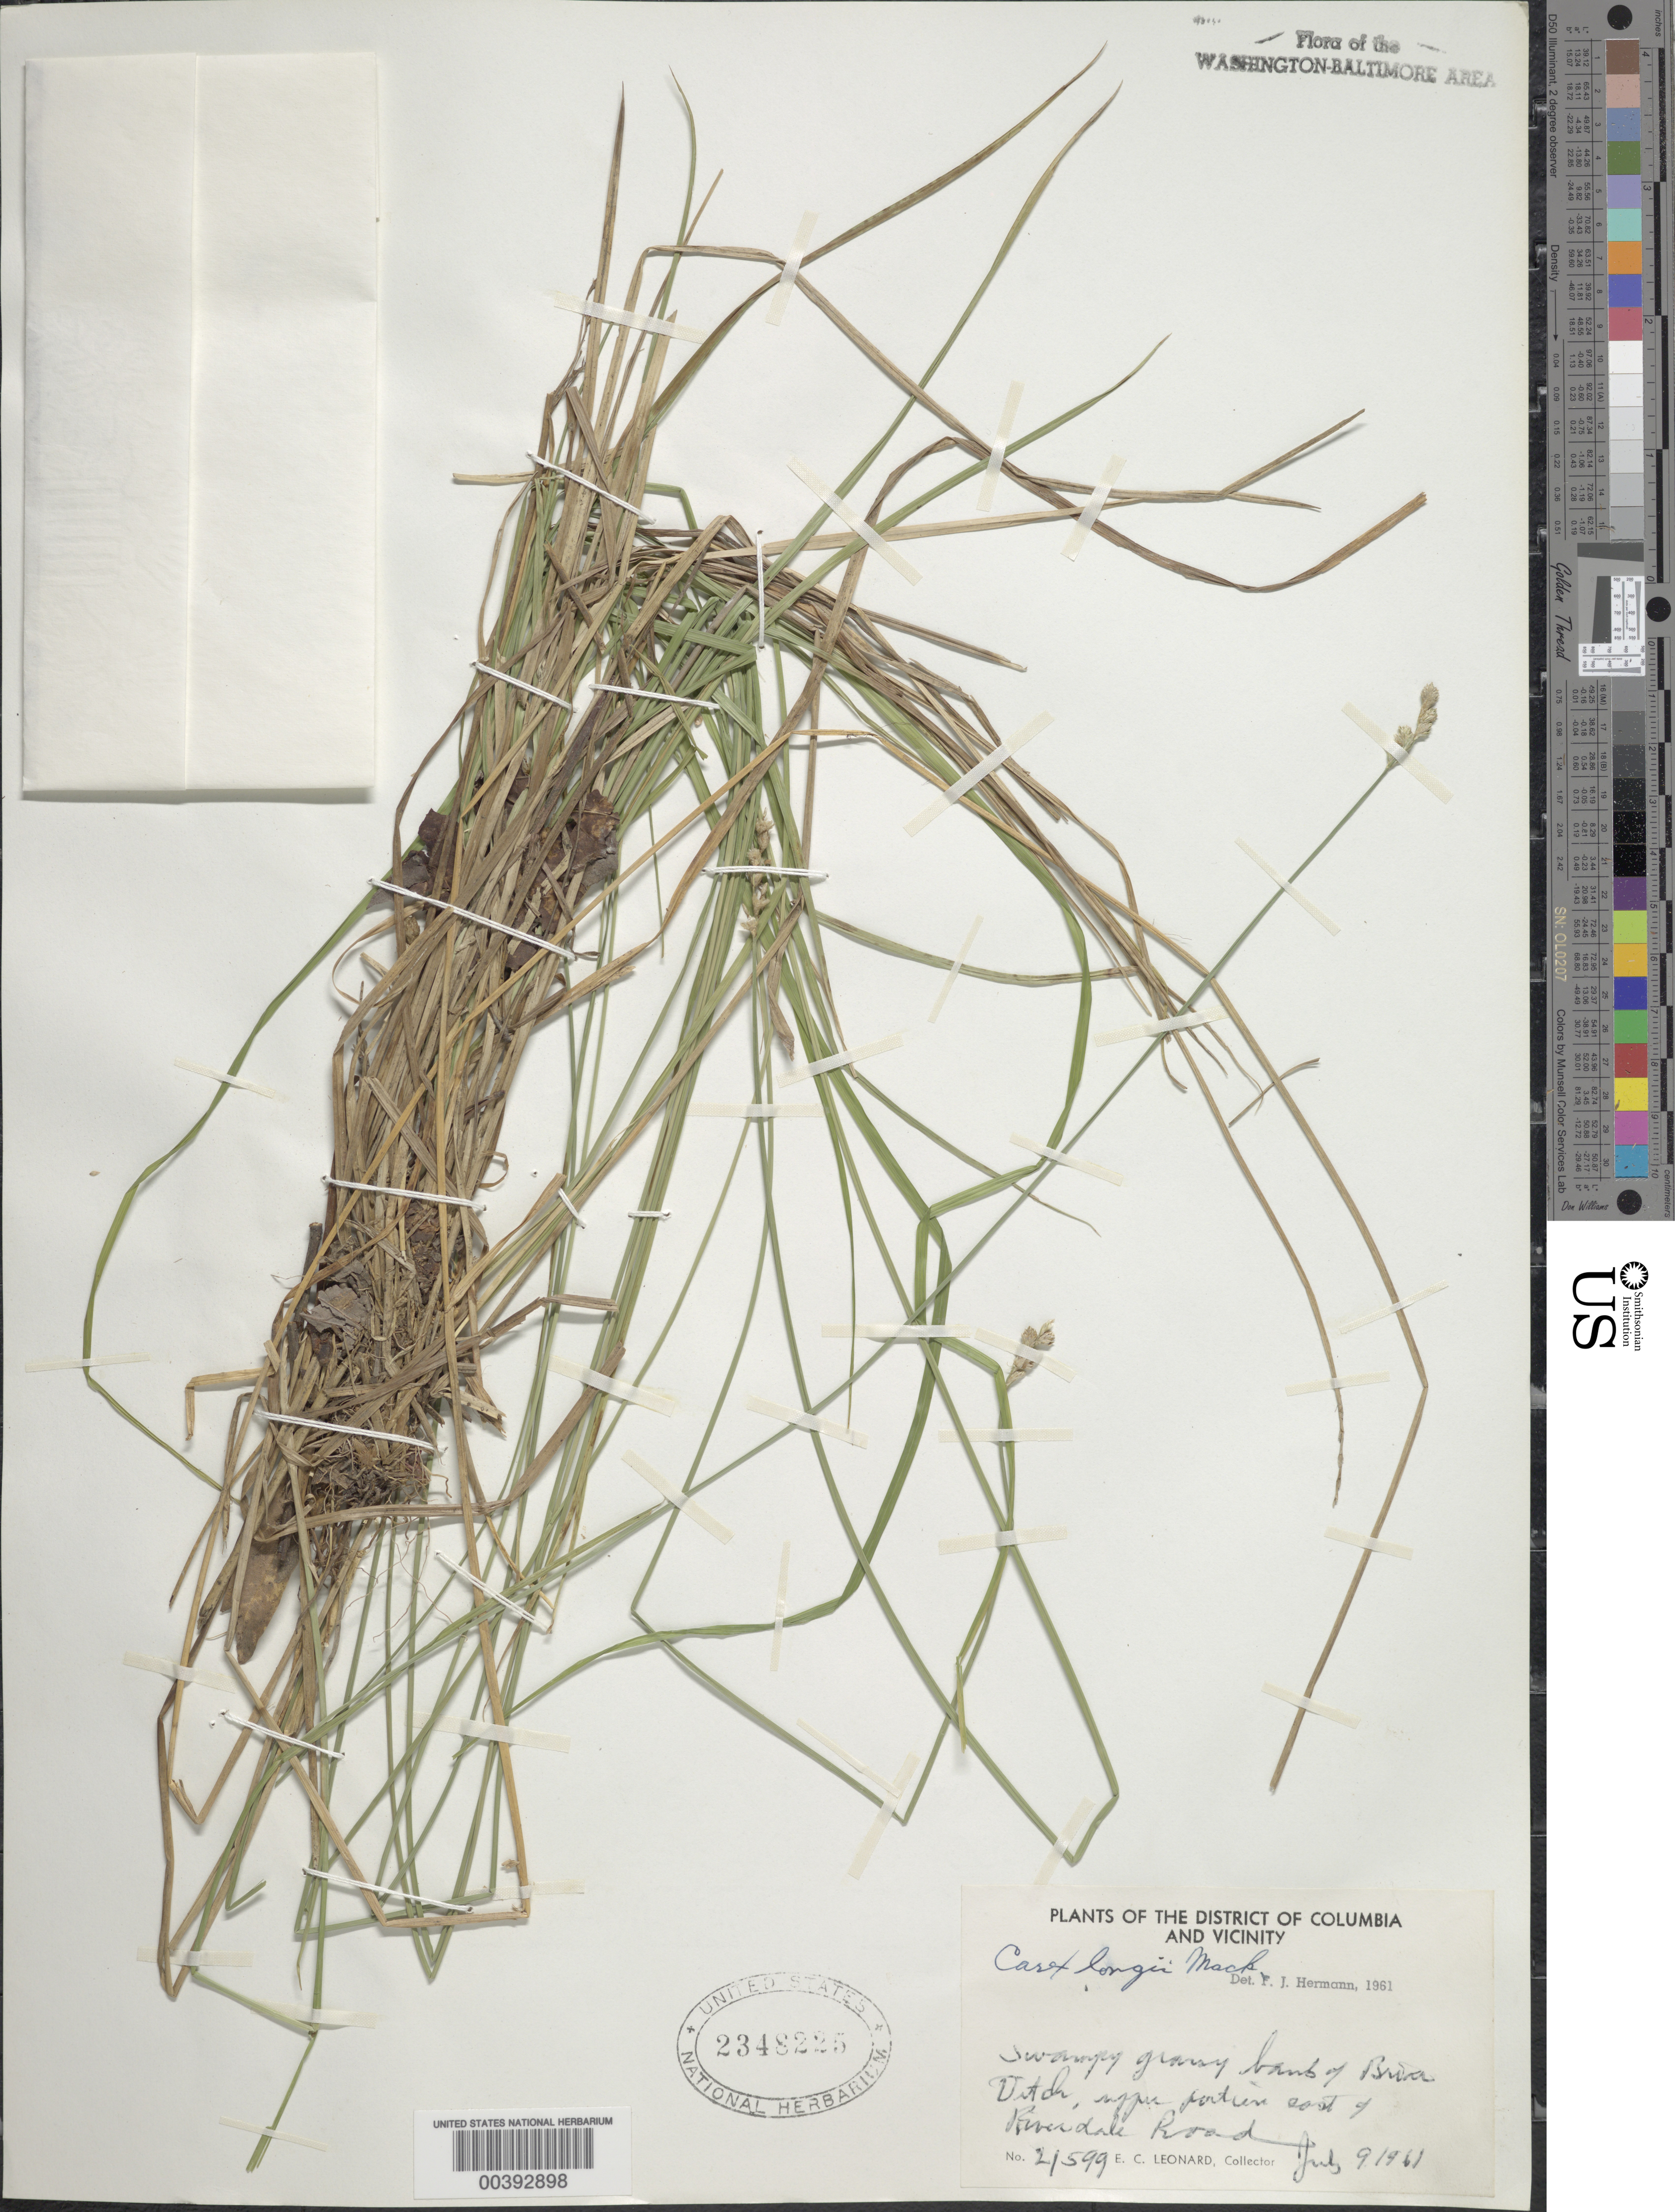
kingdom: Plantae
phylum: Tracheophyta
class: Liliopsida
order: Poales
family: Cyperaceae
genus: Carex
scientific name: Carex longii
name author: Mack.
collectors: E. C. Leonard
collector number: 21599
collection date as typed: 09 Jul 1961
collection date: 1961-07-09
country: United States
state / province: Maryland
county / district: Prince George's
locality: Briar Ditch, east of Riverdale Road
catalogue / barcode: US 2348225